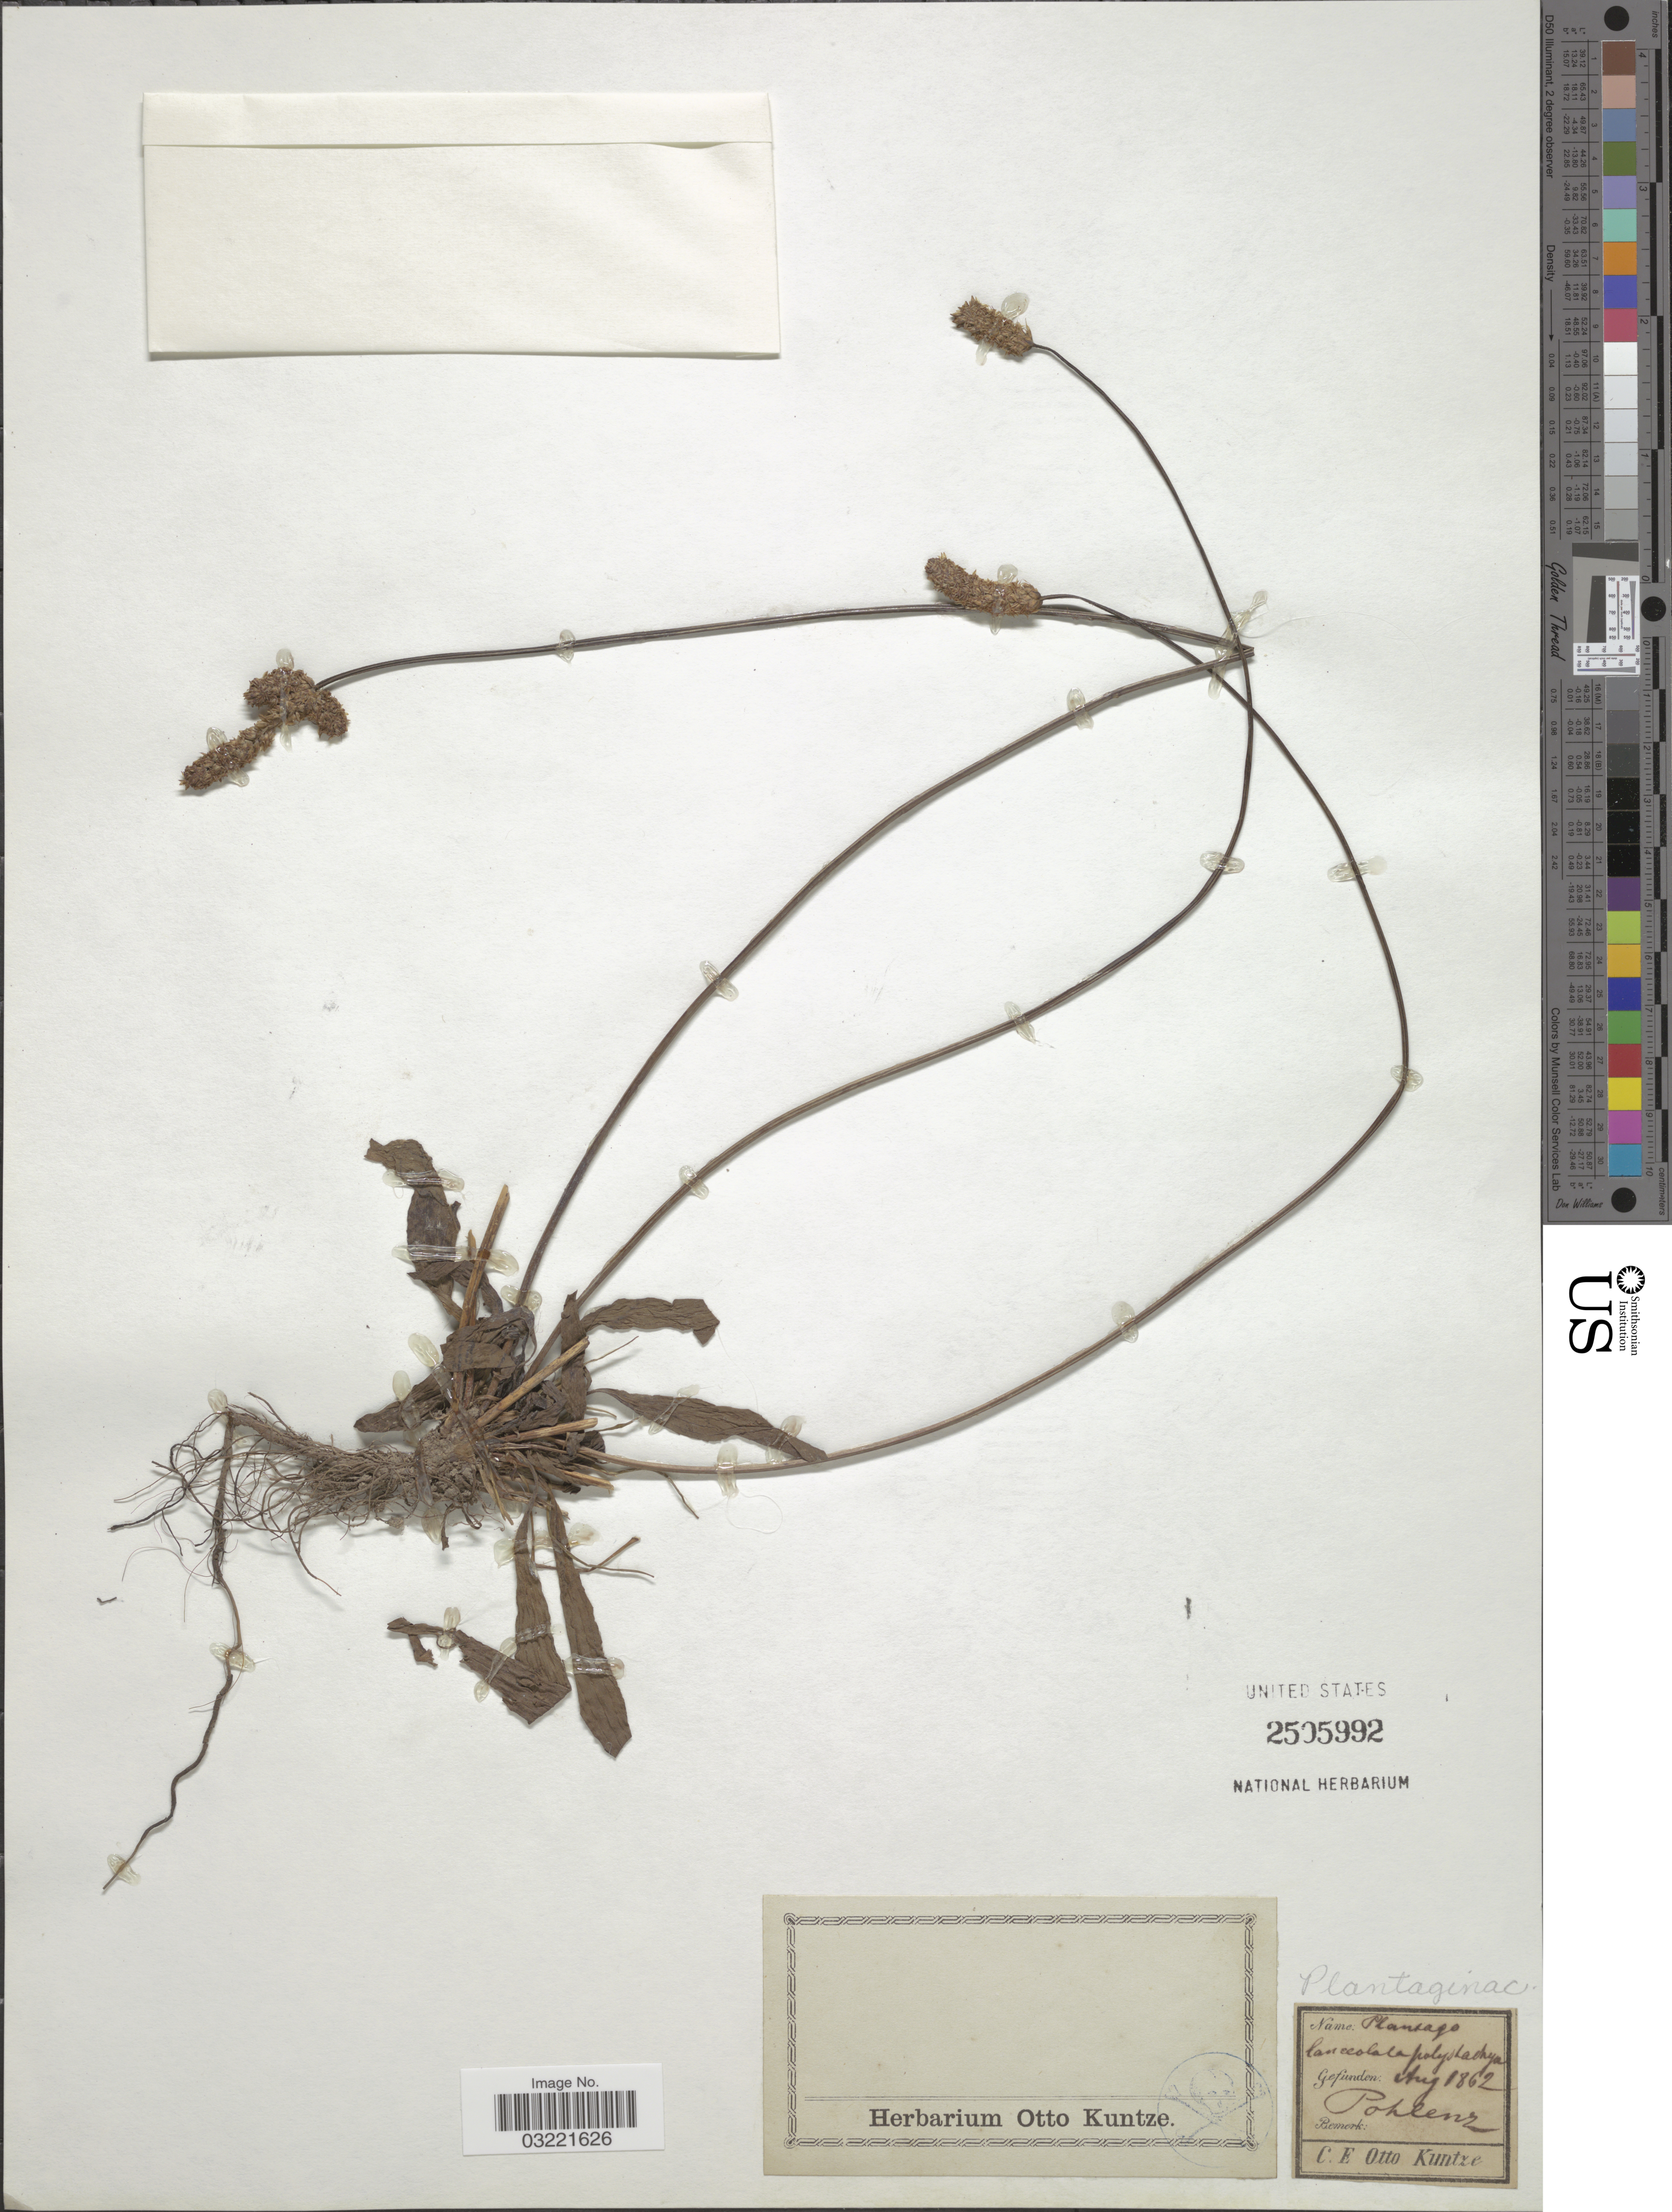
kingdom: Plantae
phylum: Tracheophyta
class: Magnoliopsida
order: Lamiales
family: Plantaginaceae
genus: Plantago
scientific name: Plantago lanceolata var. polystachia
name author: Boenn.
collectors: C.E.O. Kuntze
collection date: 1862-08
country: Germany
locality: Pohlenz.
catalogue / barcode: US 2505992